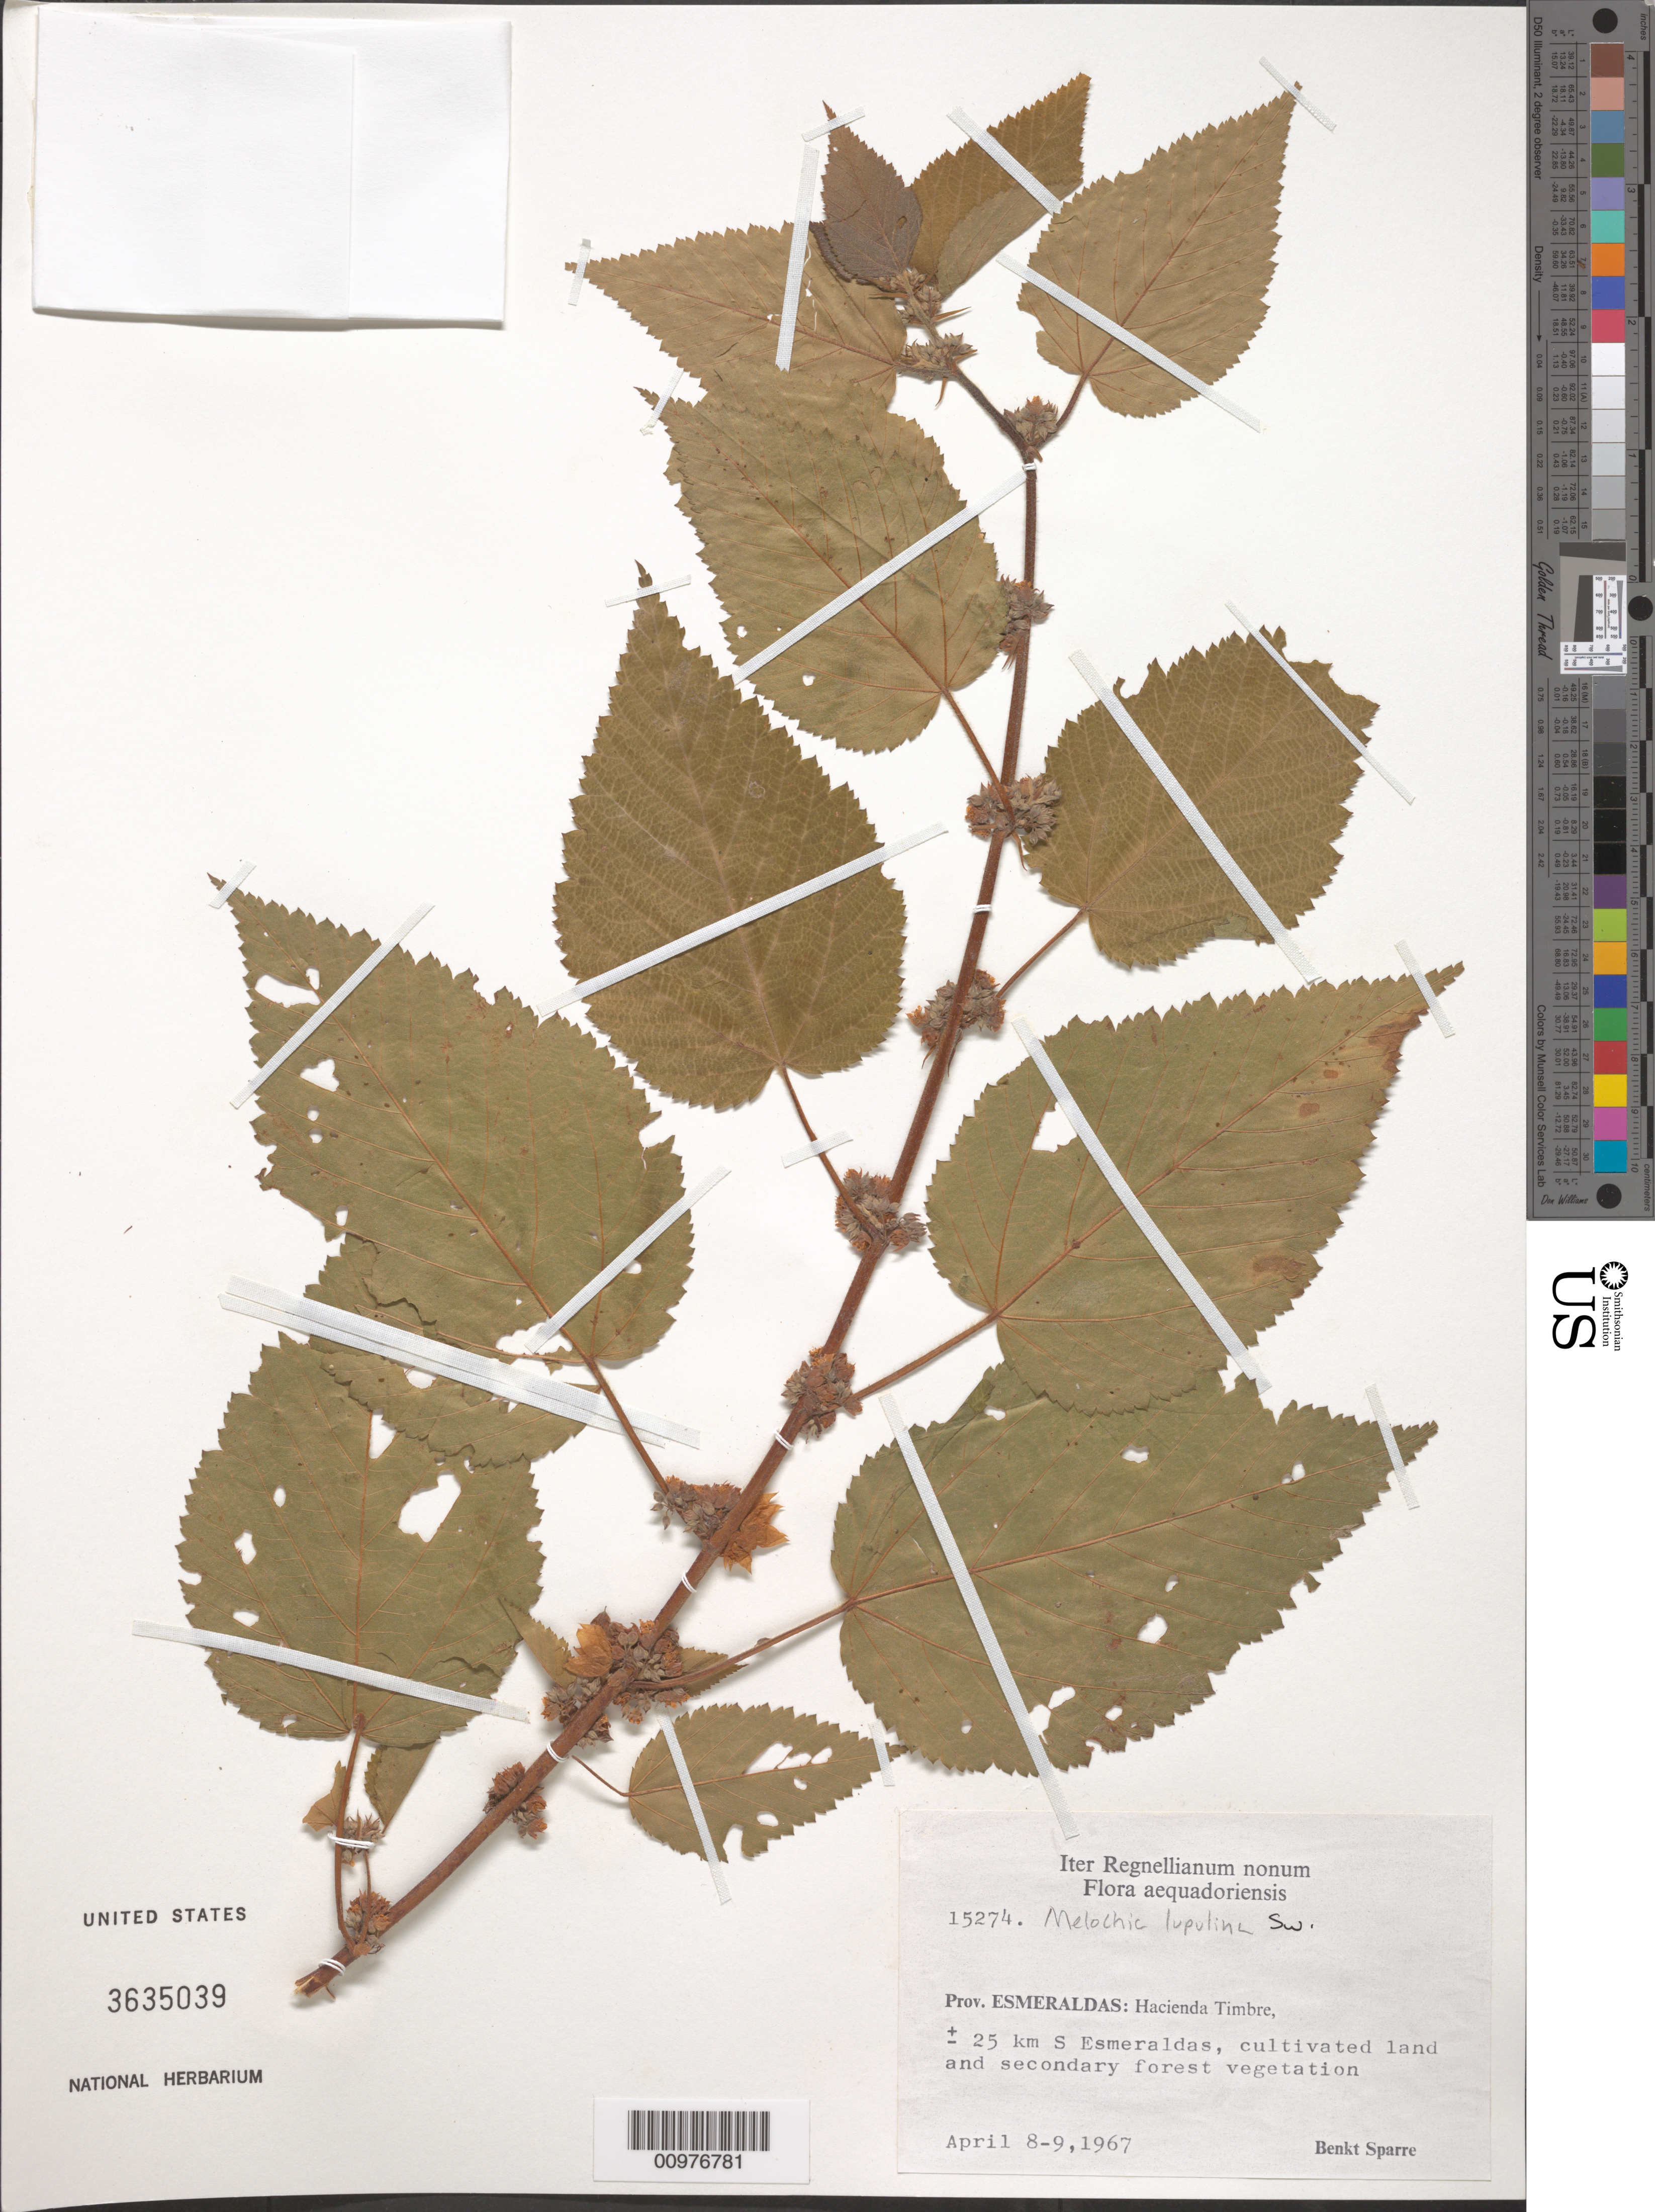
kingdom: Plantae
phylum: Tracheophyta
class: Magnoliopsida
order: Malvales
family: Malvaceae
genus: Melochia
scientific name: Melochia lupulina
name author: Sw.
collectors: B. Sparre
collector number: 15274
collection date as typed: April 8-9, 1967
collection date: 1967-04-08/1967-04-09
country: Ecuador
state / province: Esmeraldas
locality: Hacienda Timbre, ± 25 km S Esmeraldas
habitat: cultivated land and secondary forest vegetation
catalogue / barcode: US 3635039